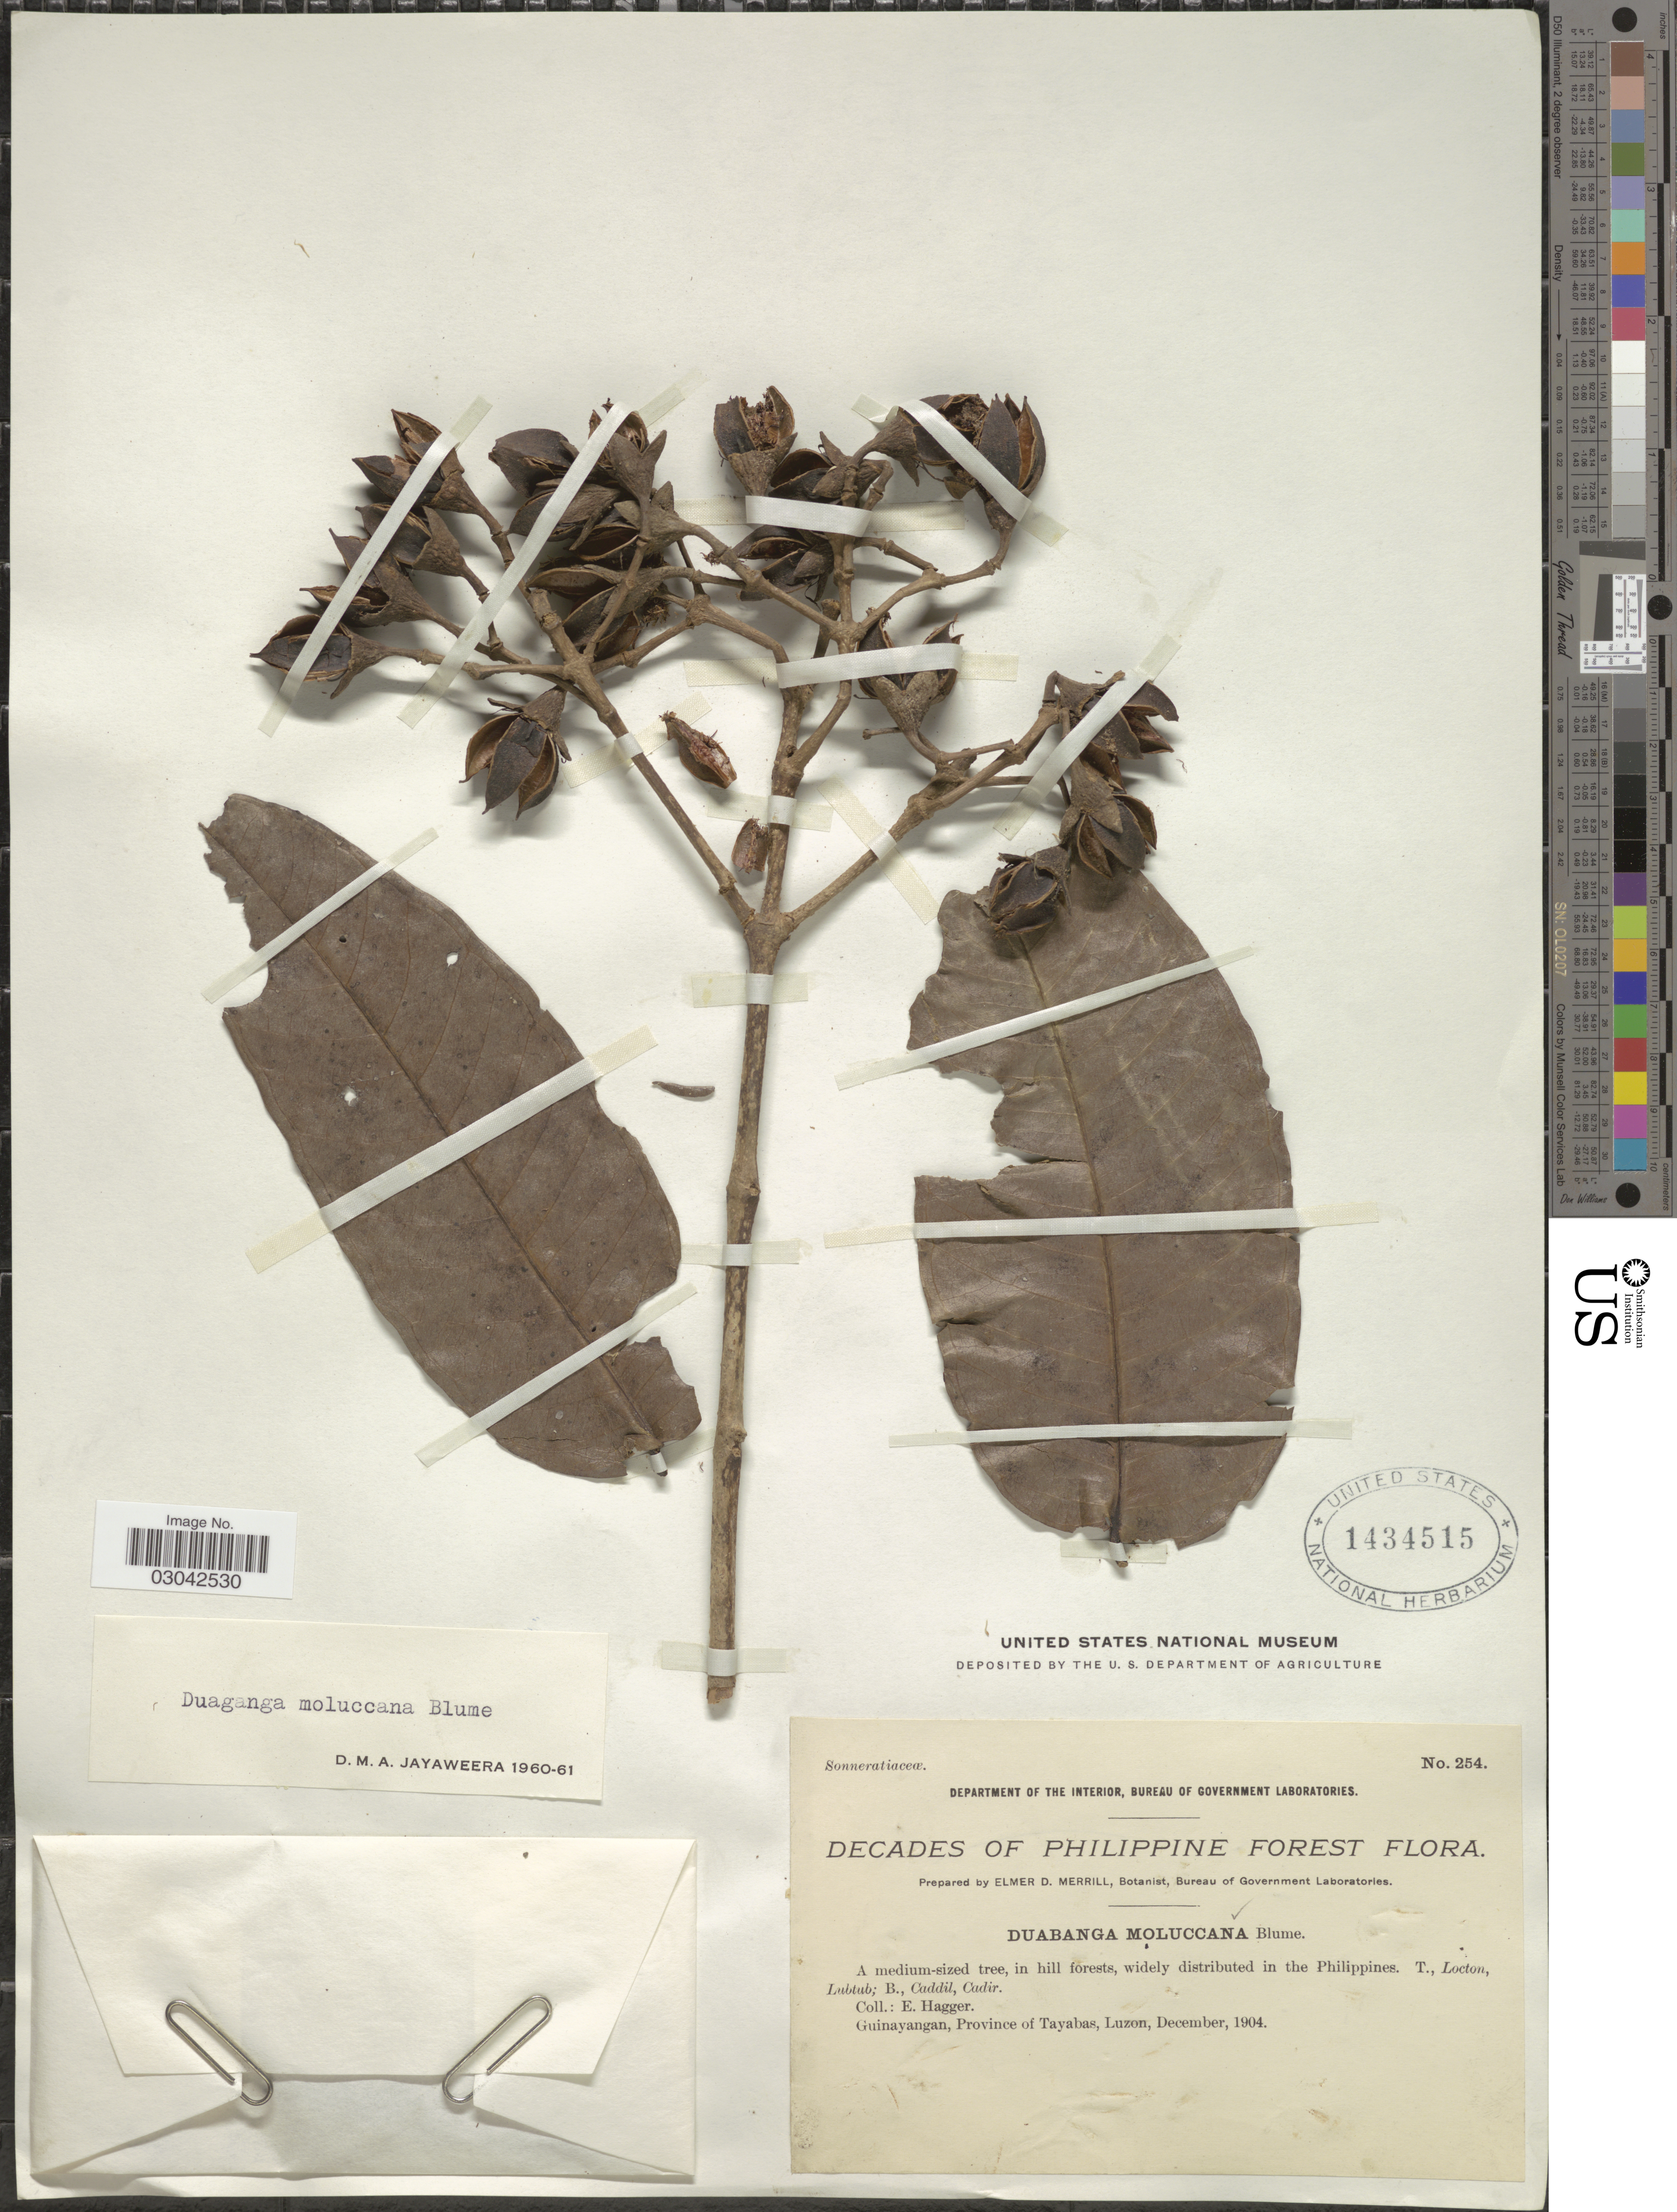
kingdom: Plantae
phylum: Tracheophyta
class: Magnoliopsida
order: Myrtales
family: Lythraceae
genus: Duabanga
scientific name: Duabanga moluccana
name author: Blume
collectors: E. Hagger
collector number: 254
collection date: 1904-12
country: Philippines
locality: Guinayangan, Province of Tayabas, Luzon.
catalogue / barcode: US 1434515